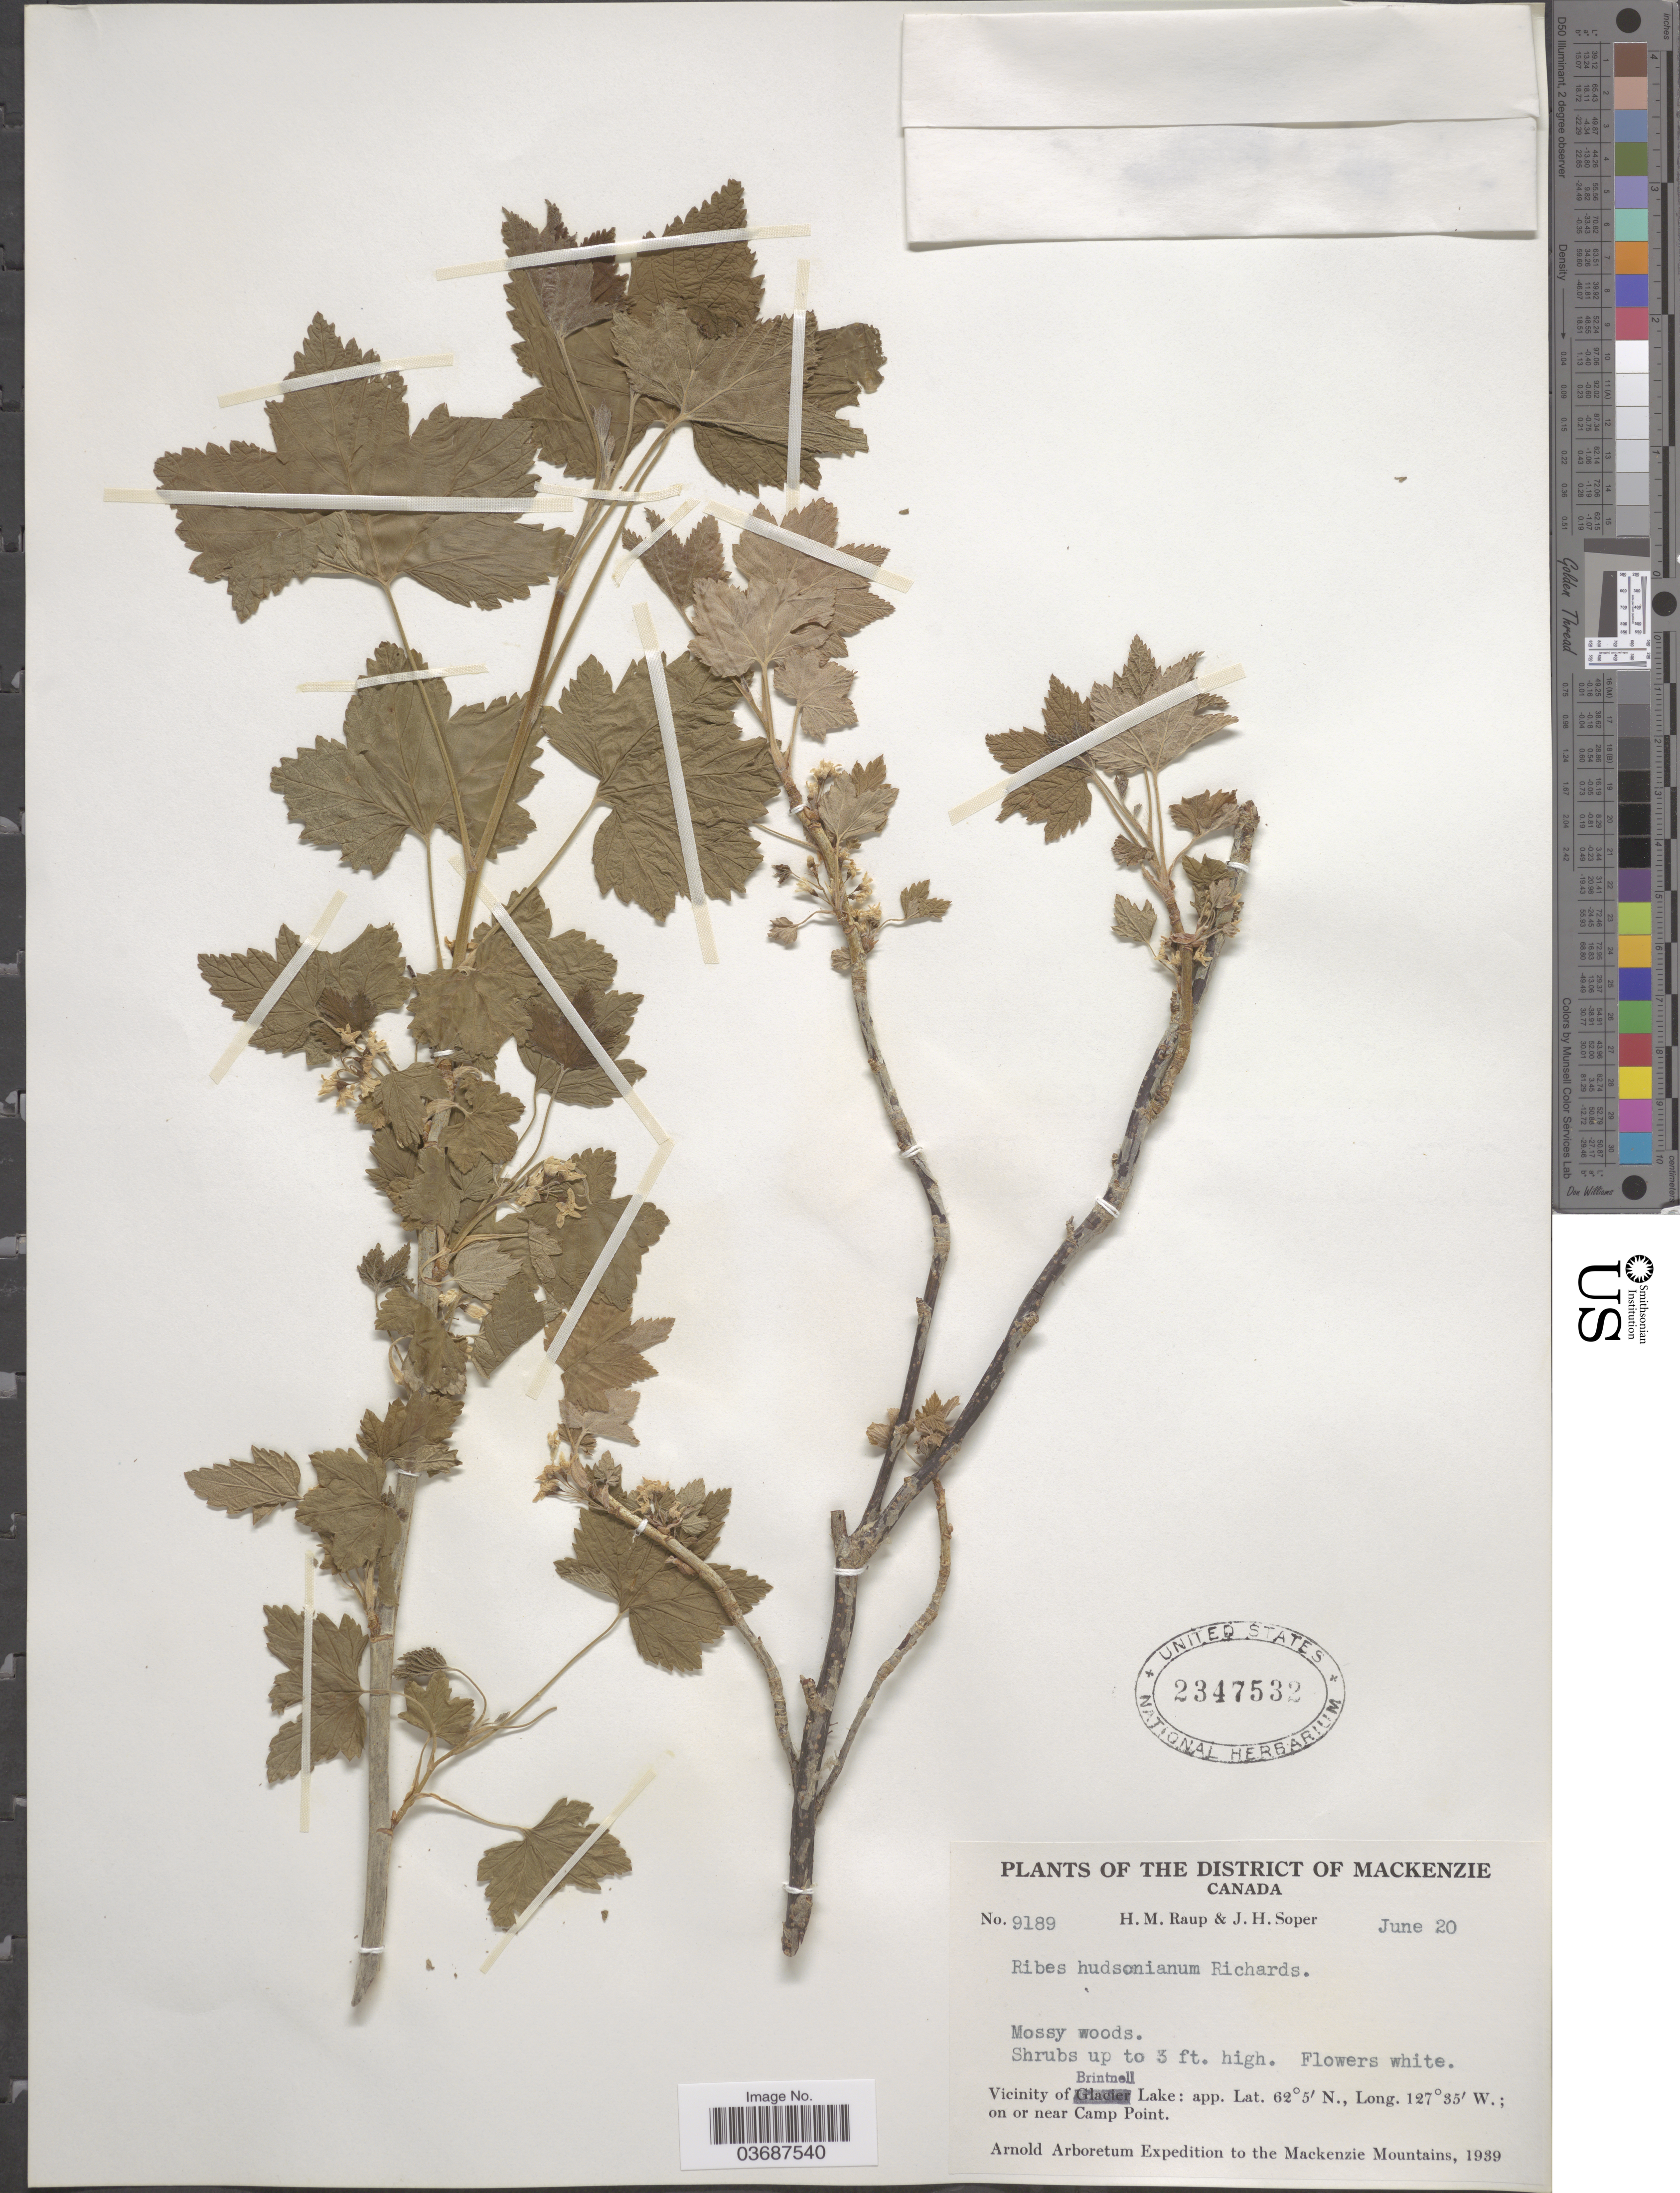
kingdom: Plantae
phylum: Tracheophyta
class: Magnoliopsida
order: Saxifragales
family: Grossulariaceae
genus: Ribes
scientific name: Ribes hudsonianum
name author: Richardson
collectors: H. Raup & J. H. Soper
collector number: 9189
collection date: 1939-06-20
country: Canada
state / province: Alberta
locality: The District of Mackenzie. Vicinity of Brintnell Lake; on or near Camp Point. Arnold Arboretum Expedition to the Mackenzie Mountains, 1939.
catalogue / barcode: US 2347532